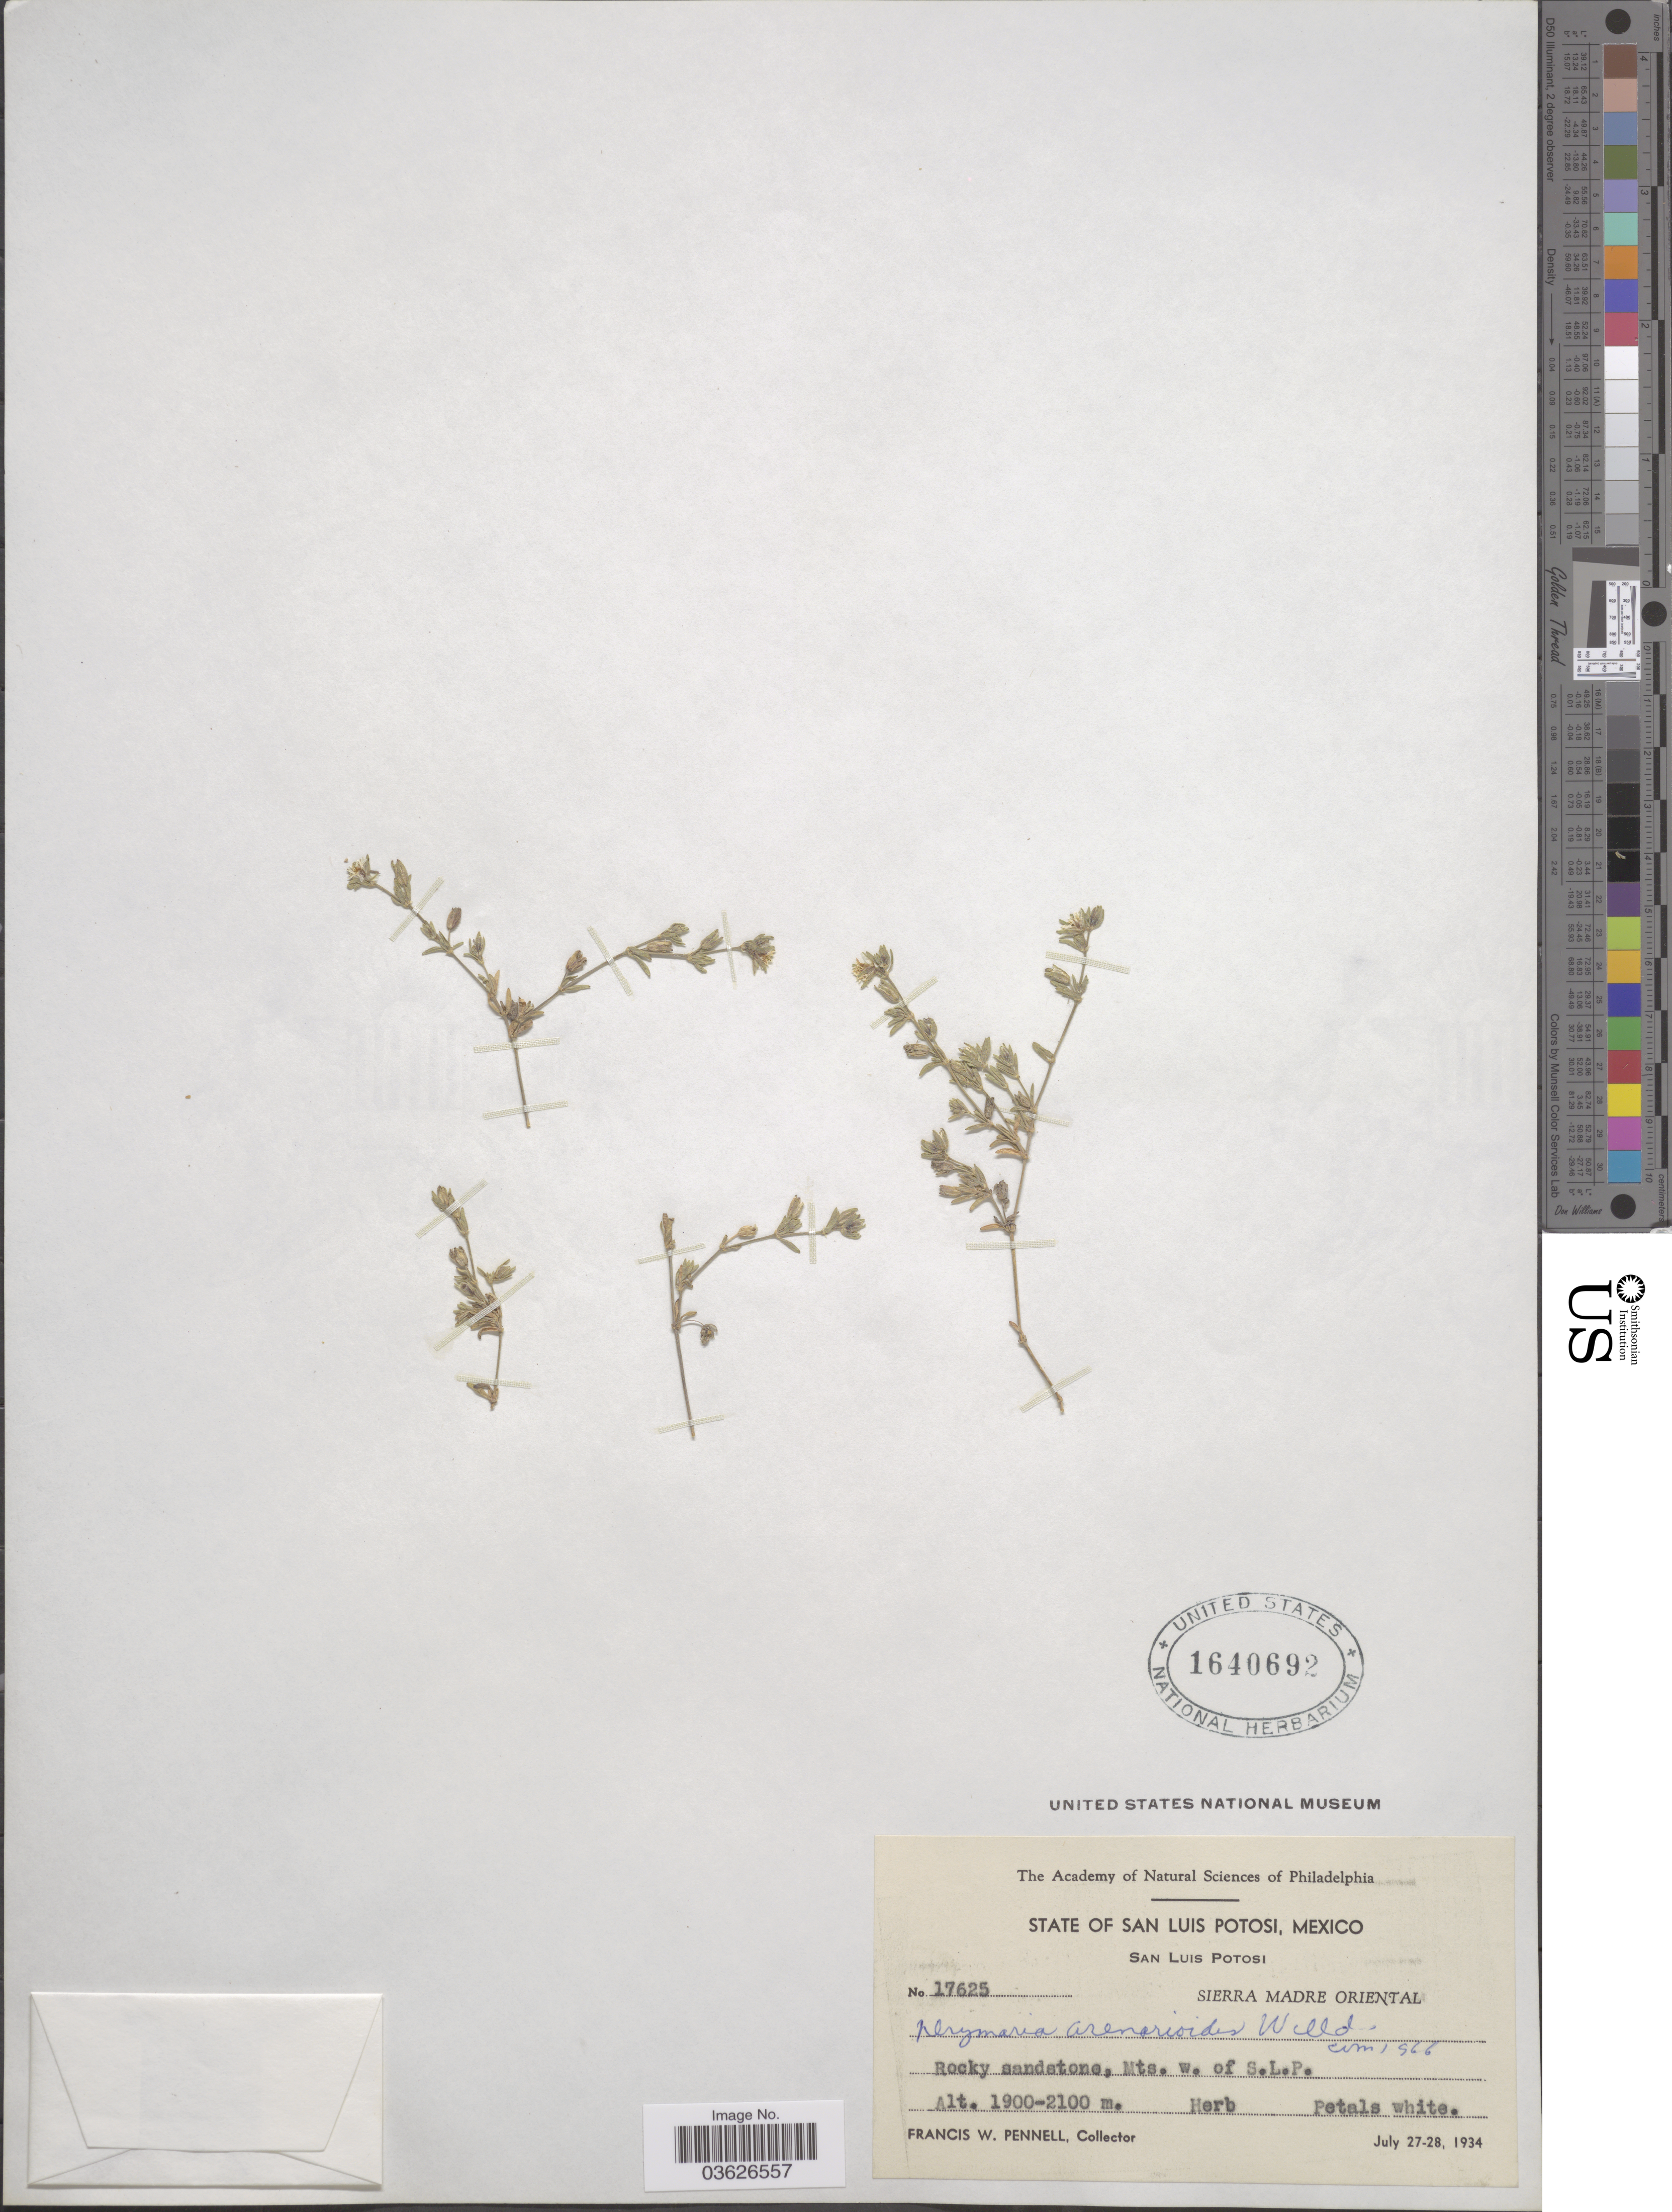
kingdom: Plantae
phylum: Tracheophyta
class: Magnoliopsida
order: Caryophyllales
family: Caryophyllaceae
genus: Drymaria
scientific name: Drymaria arenarioides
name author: Willd. ex Roem. & Schult.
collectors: F. W. Pennell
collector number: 17625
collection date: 1934-07-27/1934-07-28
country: Mexico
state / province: San Luis Potosí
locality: San Luis Potosi. Sierra Madre Oriental. Mts. w. of S.L.P.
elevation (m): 1900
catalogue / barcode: US 1640692